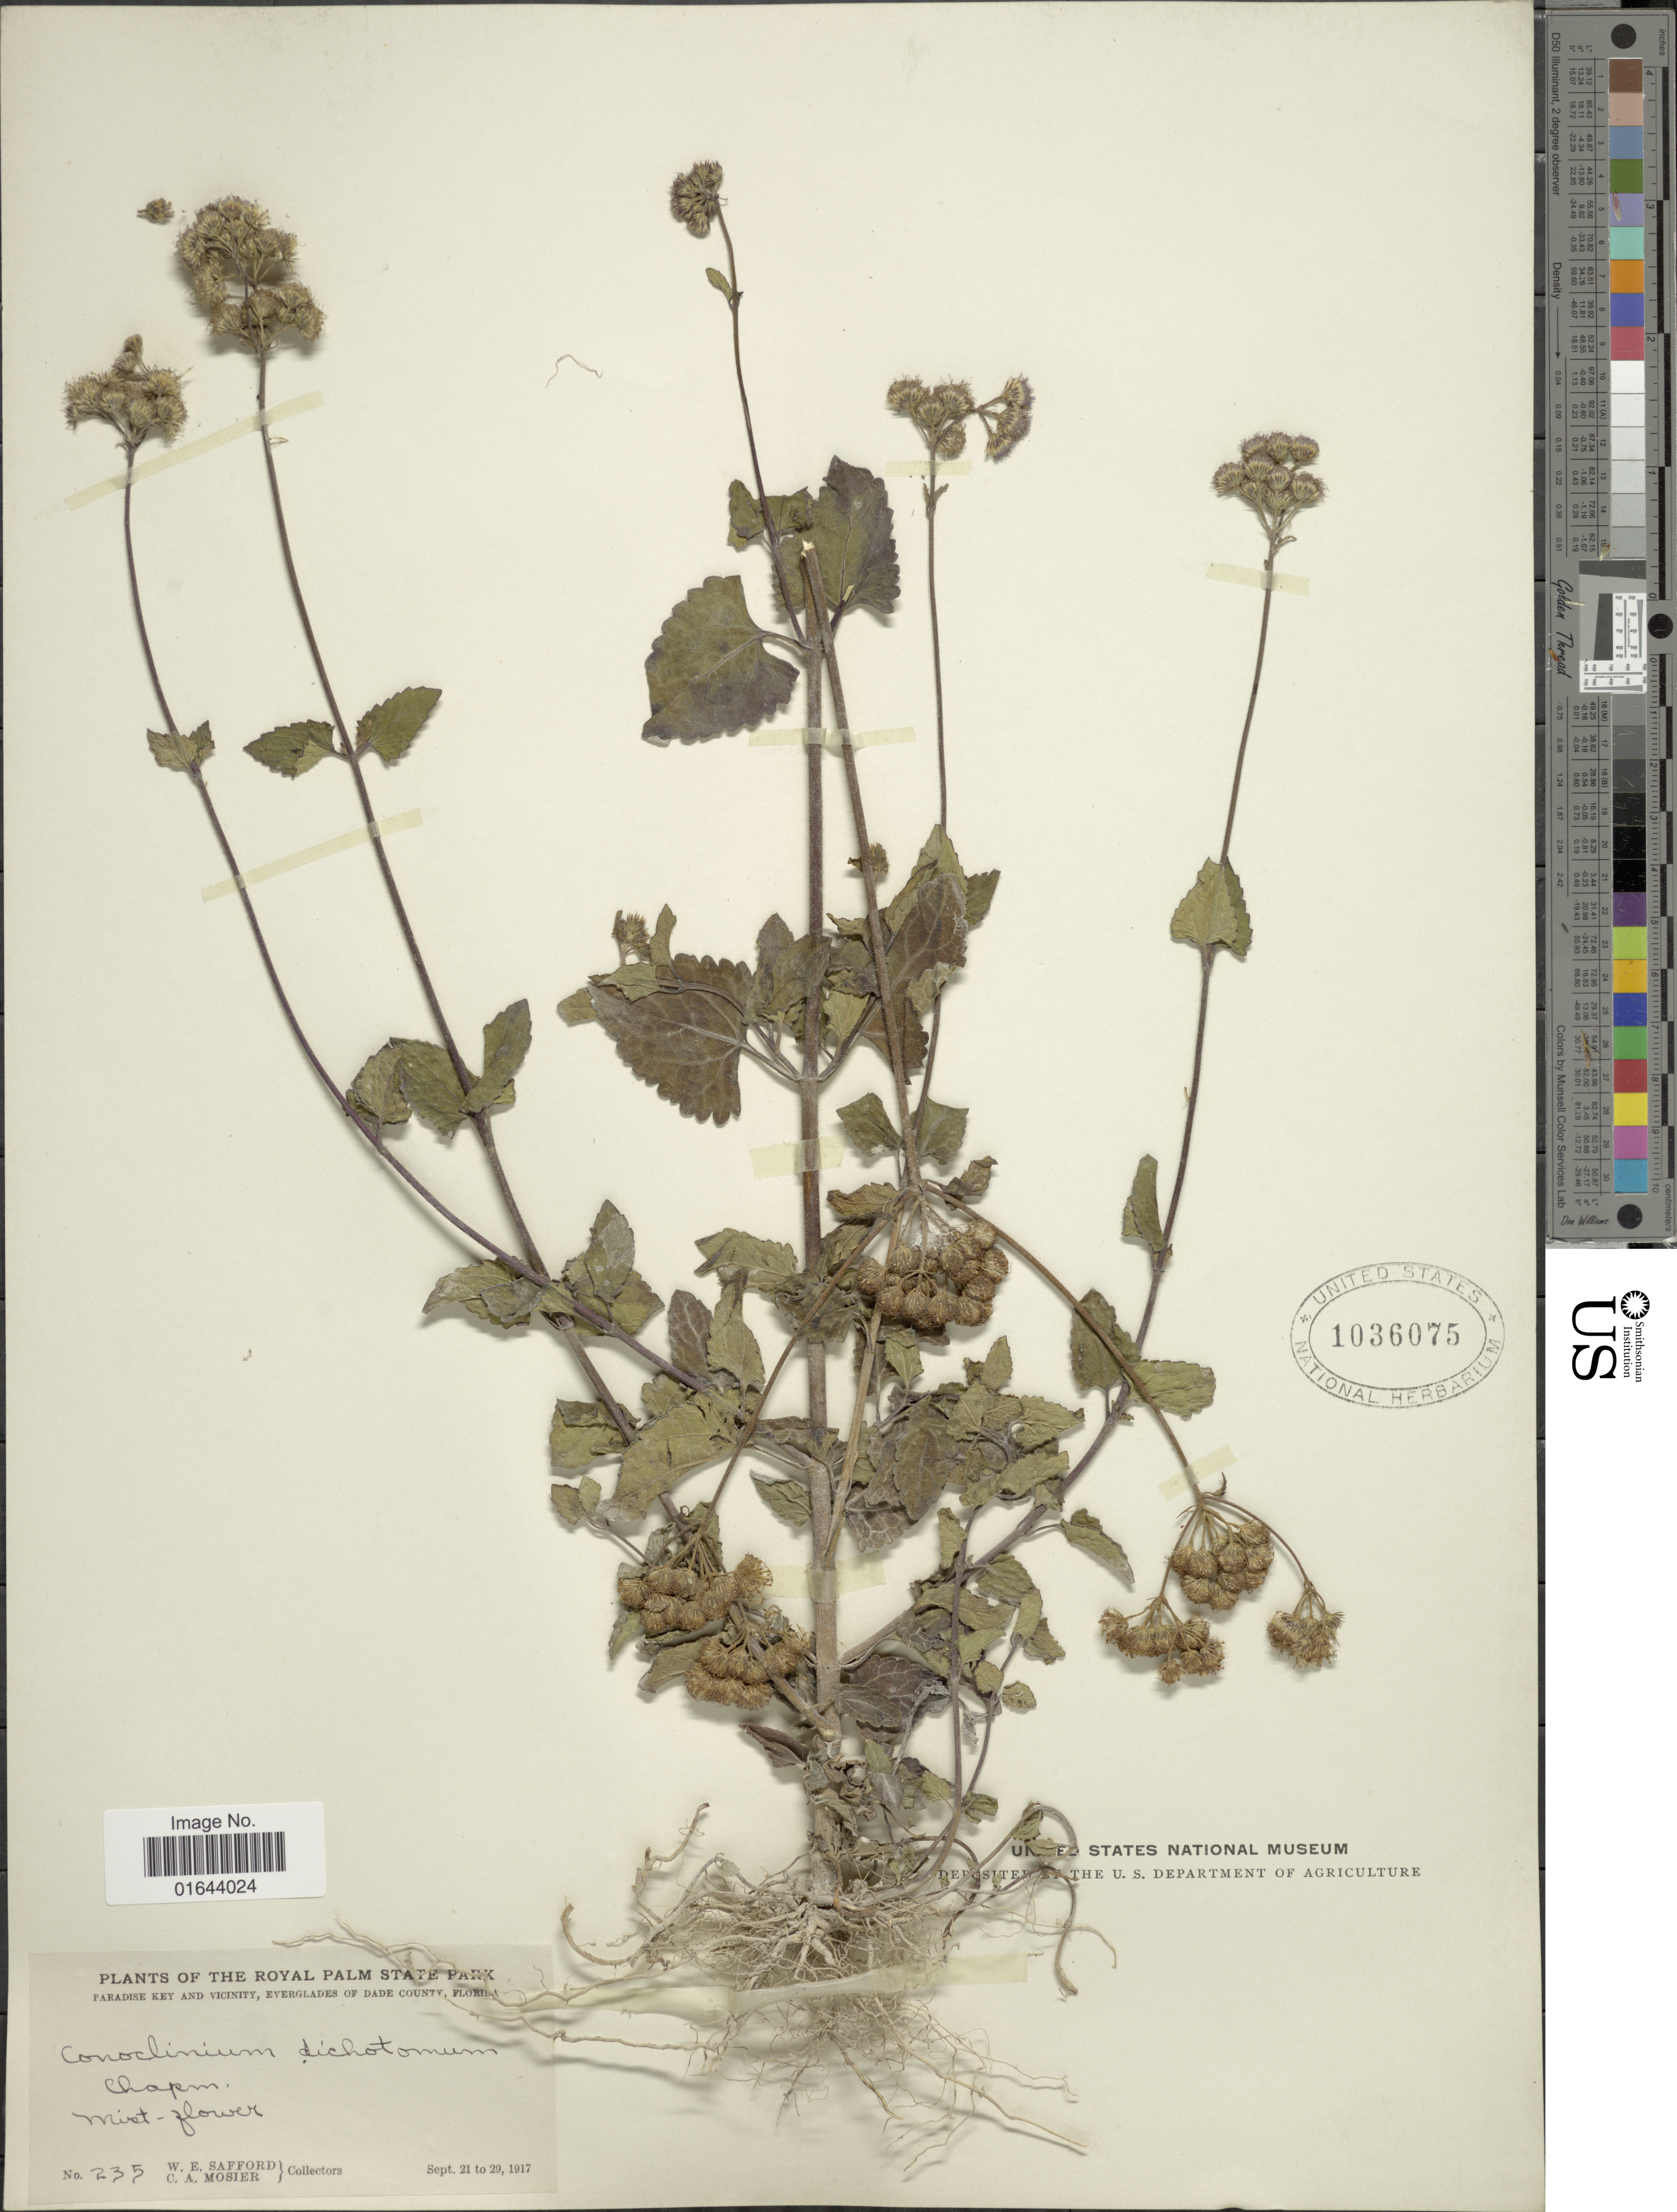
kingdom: Plantae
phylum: Tracheophyta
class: Magnoliopsida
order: Asterales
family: Asteraceae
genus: Conoclinium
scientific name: Conoclinium coelestinum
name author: (L.) DC.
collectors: W. E. Safford & C. A. Mosier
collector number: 235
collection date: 1917-09-21/1917-09-29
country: United States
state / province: Florida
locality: Royal Palm State Park. Paradise Key and Vicinity, Everglades of Dade County, Florida.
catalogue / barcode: US 1036075